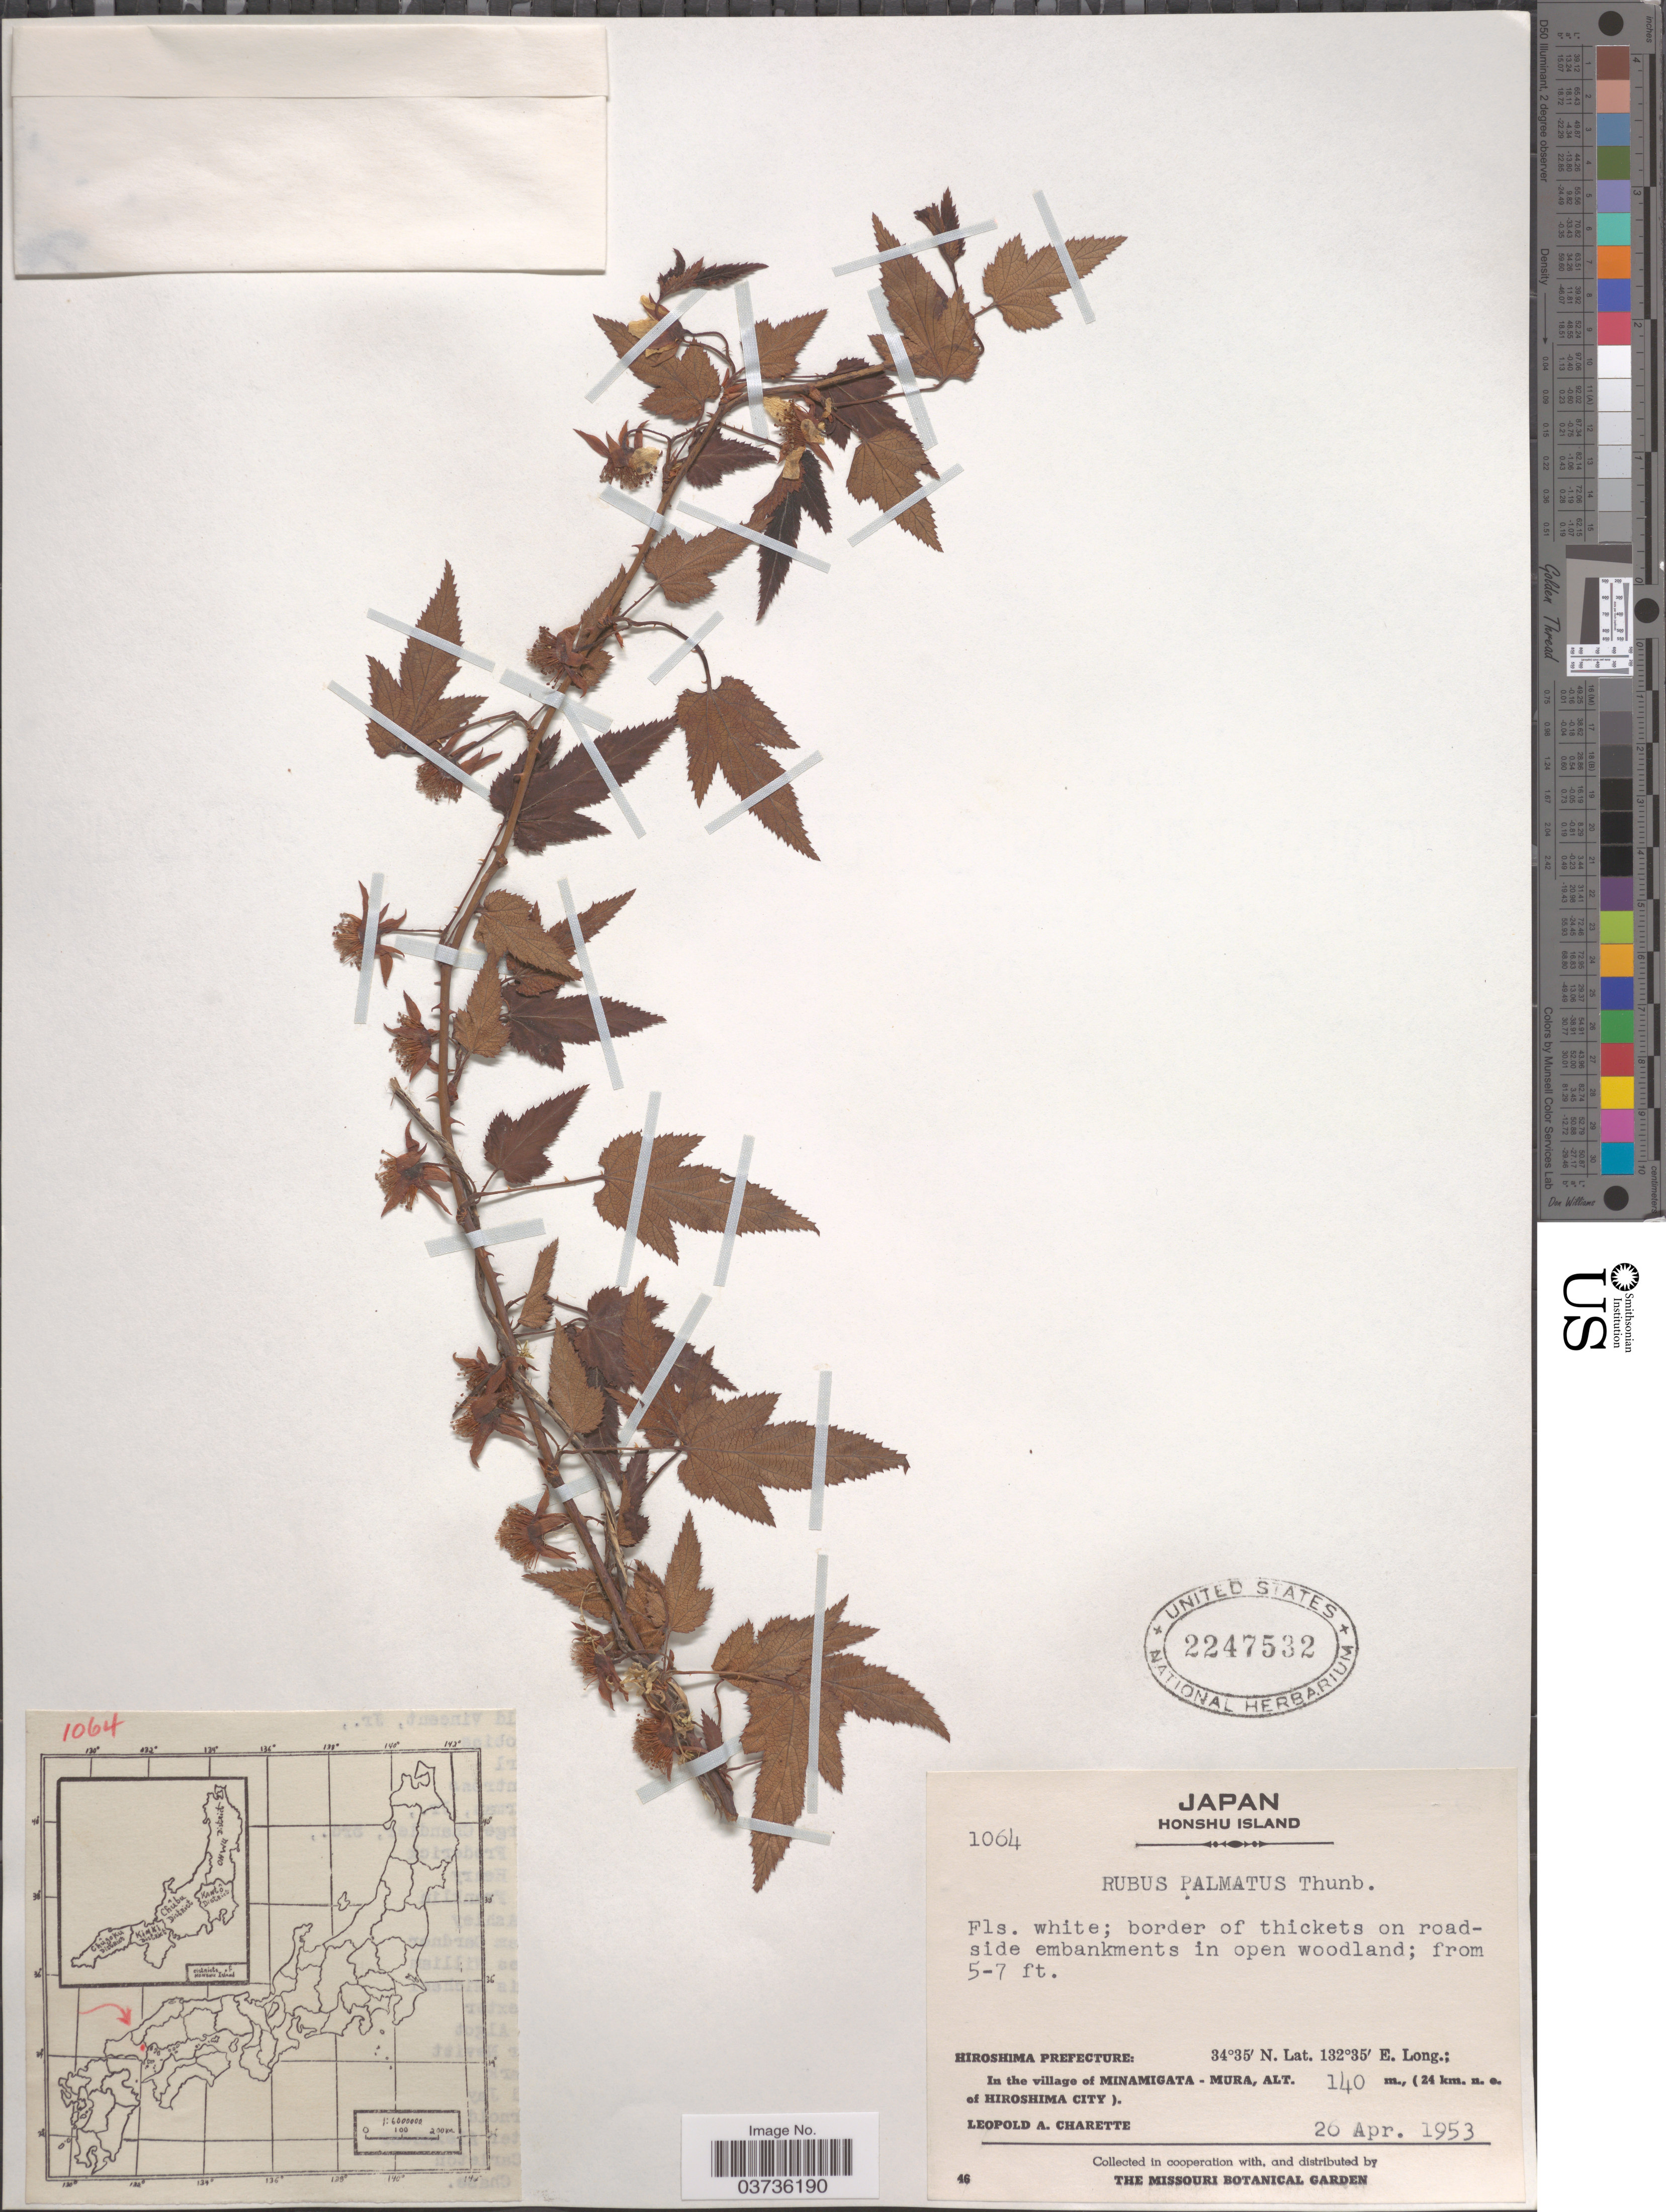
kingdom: Plantae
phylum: Tracheophyta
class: Magnoliopsida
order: Rosales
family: Rosaceae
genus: Rubus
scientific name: Rubus palmatus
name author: Thunb.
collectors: L. A. Charette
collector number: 1064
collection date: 1953-04-26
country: Japan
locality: Honshu Island. Hiroshima Prefecture: In the village of Minamigata - Mura. (24 km. n.e. of Hiroshima City).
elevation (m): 140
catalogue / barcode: US 2247532